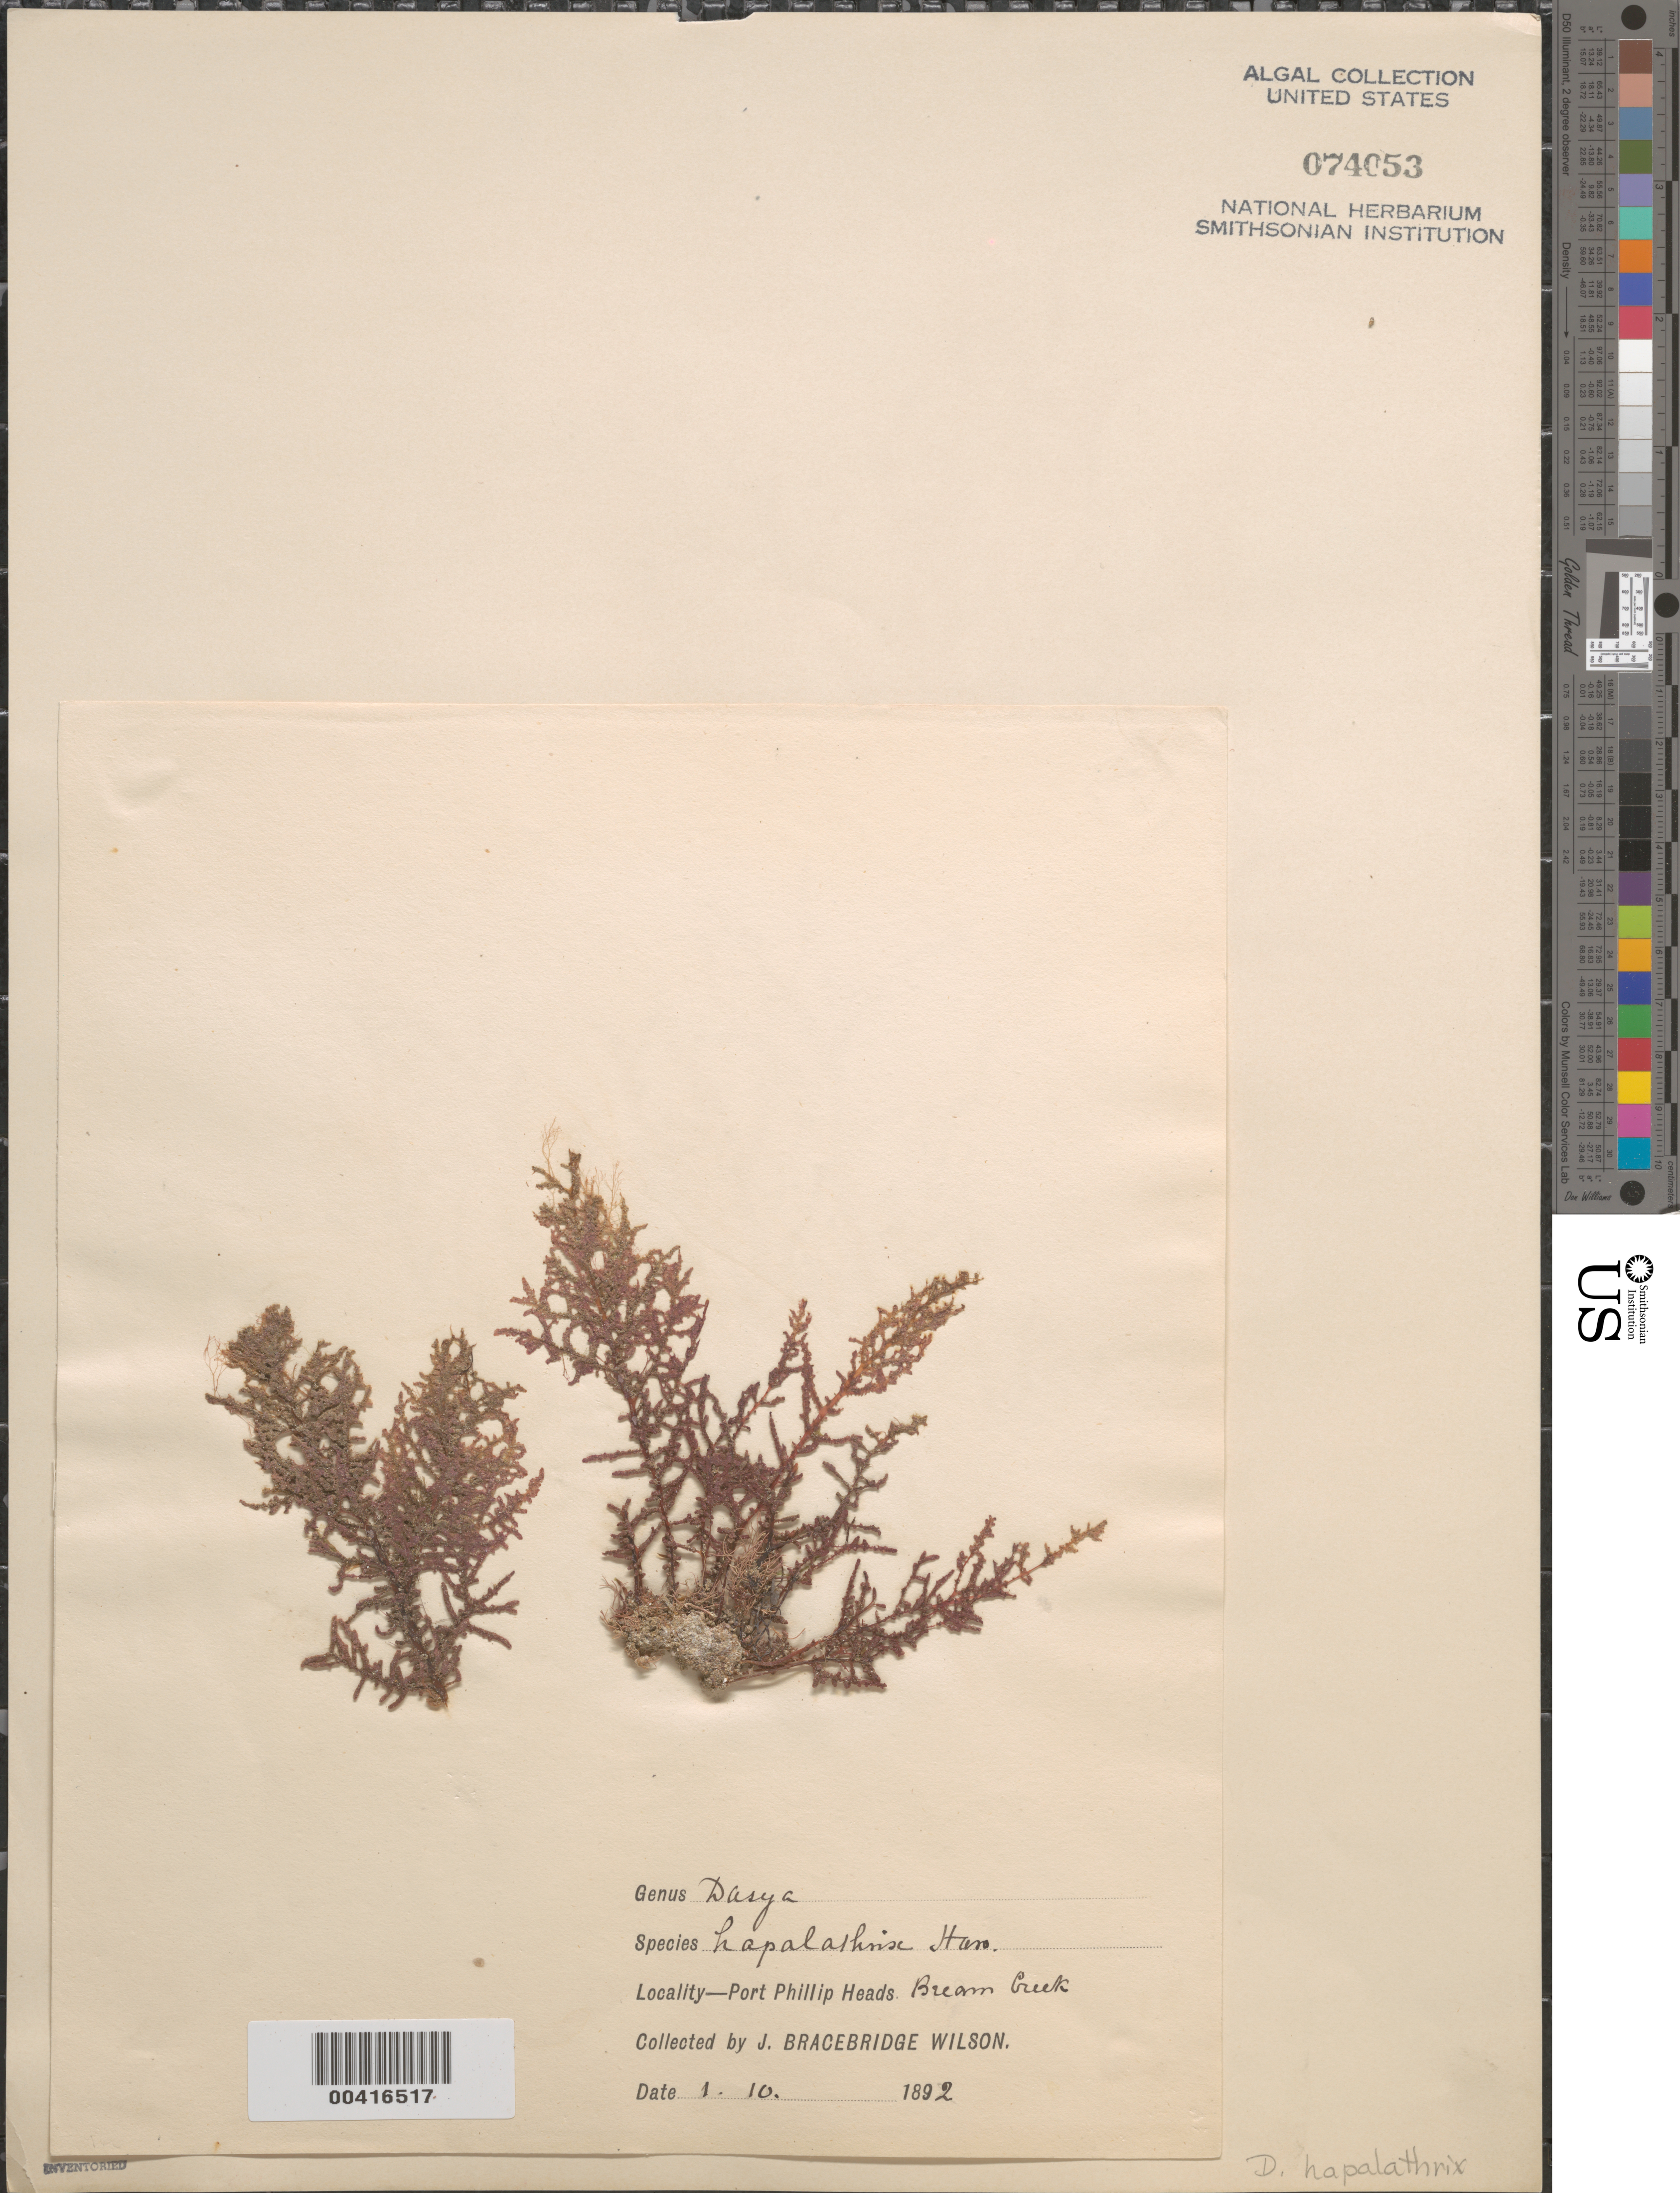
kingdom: Plantae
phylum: Rhodophyta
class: Florideophyceae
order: Ceramiales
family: Dasyaceae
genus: Dasya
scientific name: Dasya hapalathrix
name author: Harv.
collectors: J. B. Wilson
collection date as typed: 01 Oct 1892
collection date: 1892-10-01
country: Australia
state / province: Victoria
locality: Bream creek, port phillip heads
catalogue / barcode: US 74053